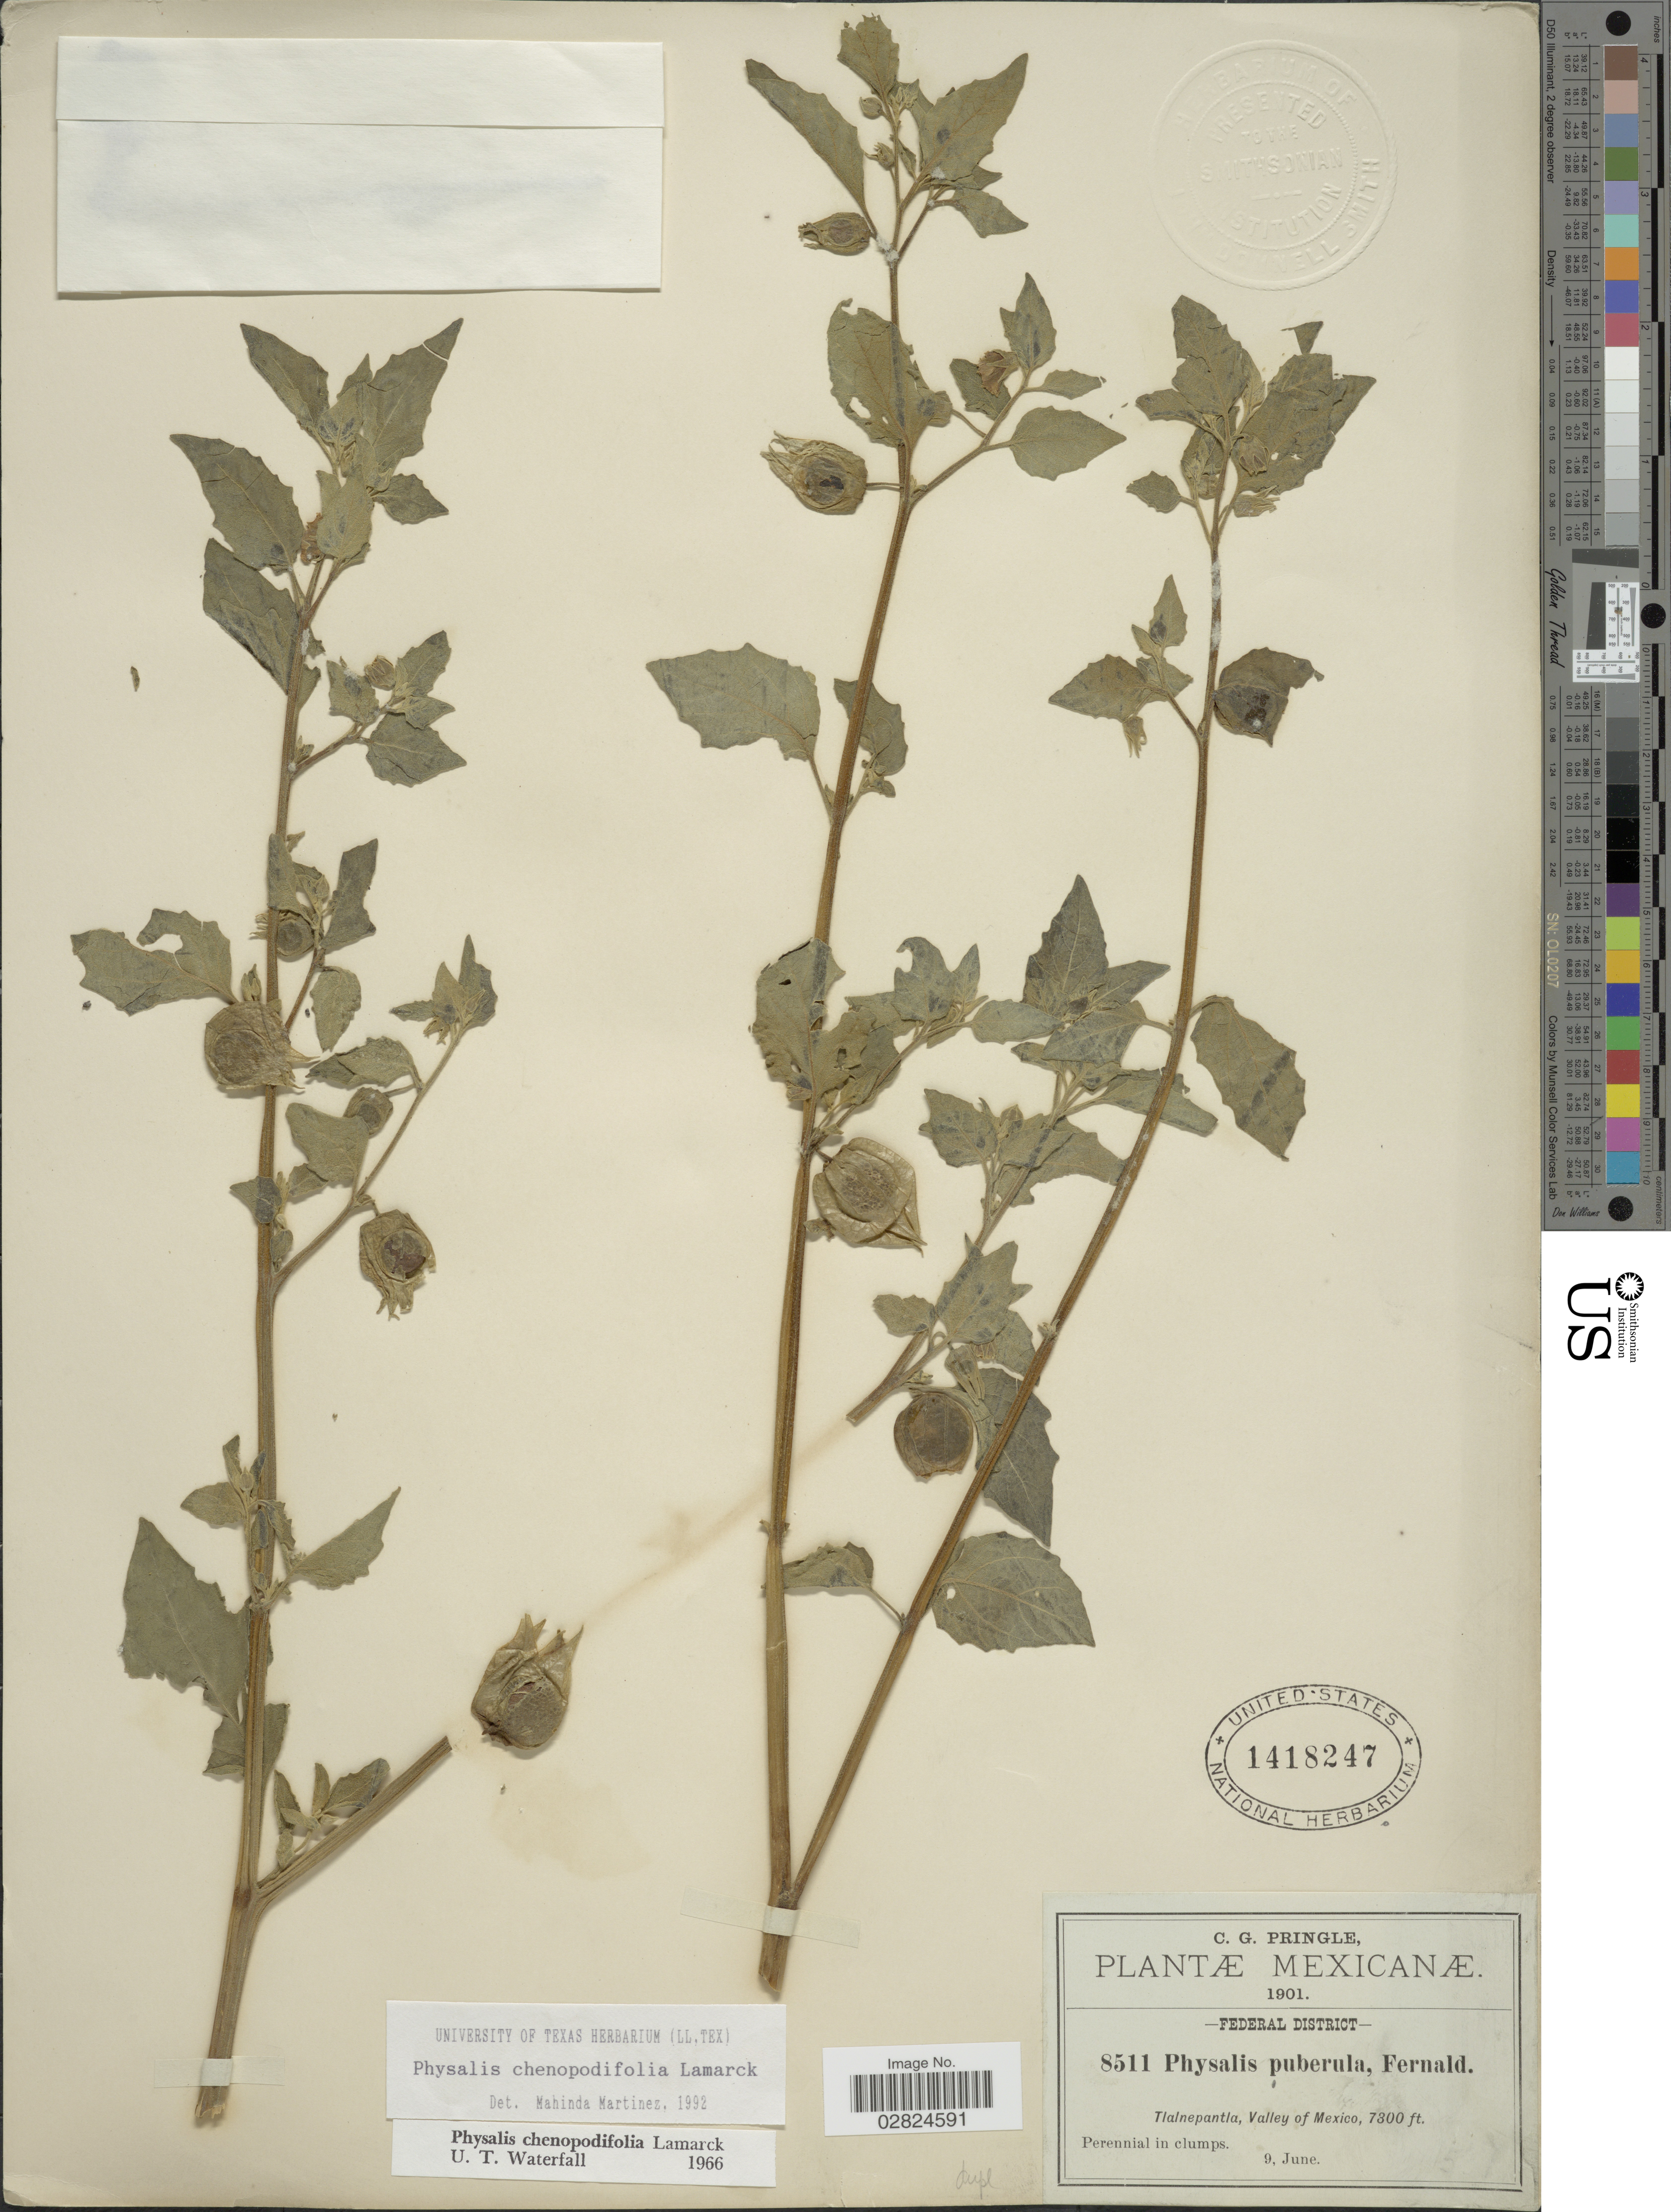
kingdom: Plantae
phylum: Tracheophyta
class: Magnoliopsida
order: Solanales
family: Solanaceae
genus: Physalis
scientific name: Physalis chenopodifolia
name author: Lam.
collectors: C. G. Pringle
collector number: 8511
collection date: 1901-06-09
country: Mexico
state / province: Distrito Federal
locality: Federal District, Tlalnepantla, Valley of Mexico.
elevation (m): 2225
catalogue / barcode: US 1418247